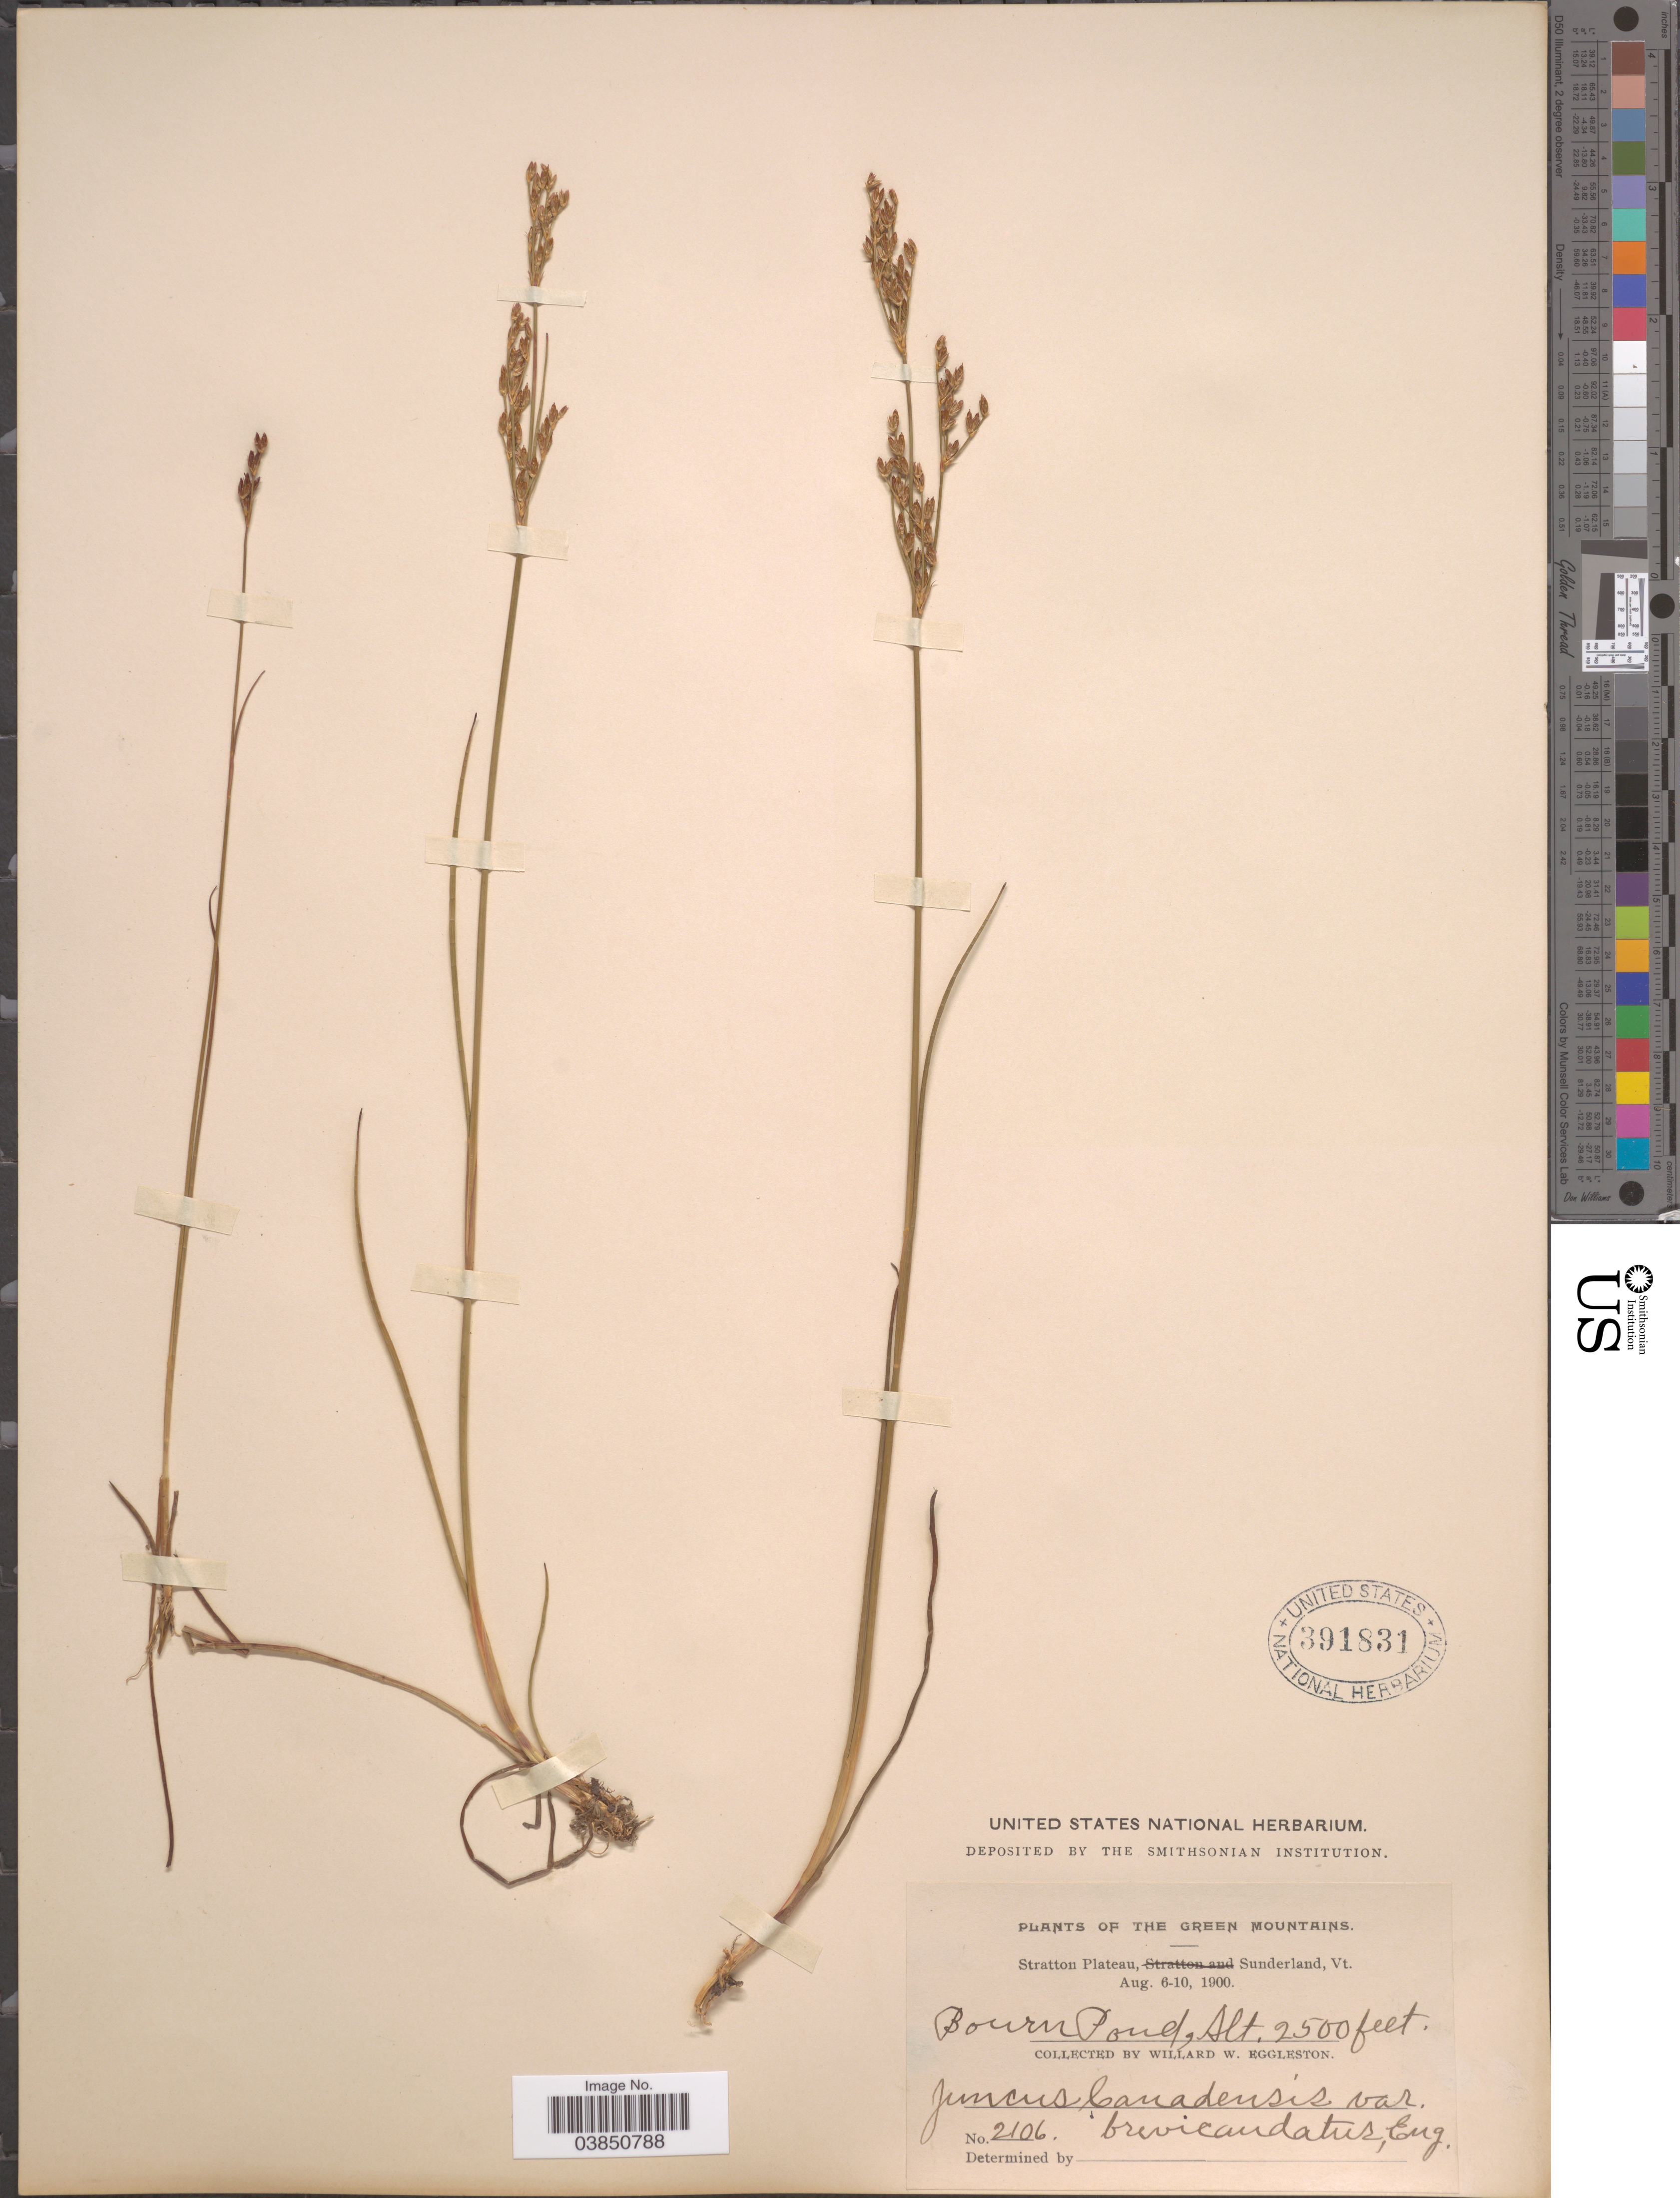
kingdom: Plantae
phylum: Tracheophyta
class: Liliopsida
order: Poales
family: Juncaceae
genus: Juncus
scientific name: Juncus brevicaudatus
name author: (Engelm.) Fernald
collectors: W. W. Eggleston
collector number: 2106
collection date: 1900-08-06/1900-08-10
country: United States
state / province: Vermont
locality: The Green Mountains. Stratton Plateau, Sunderland. Bourn Pond.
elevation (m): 762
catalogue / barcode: US 391831